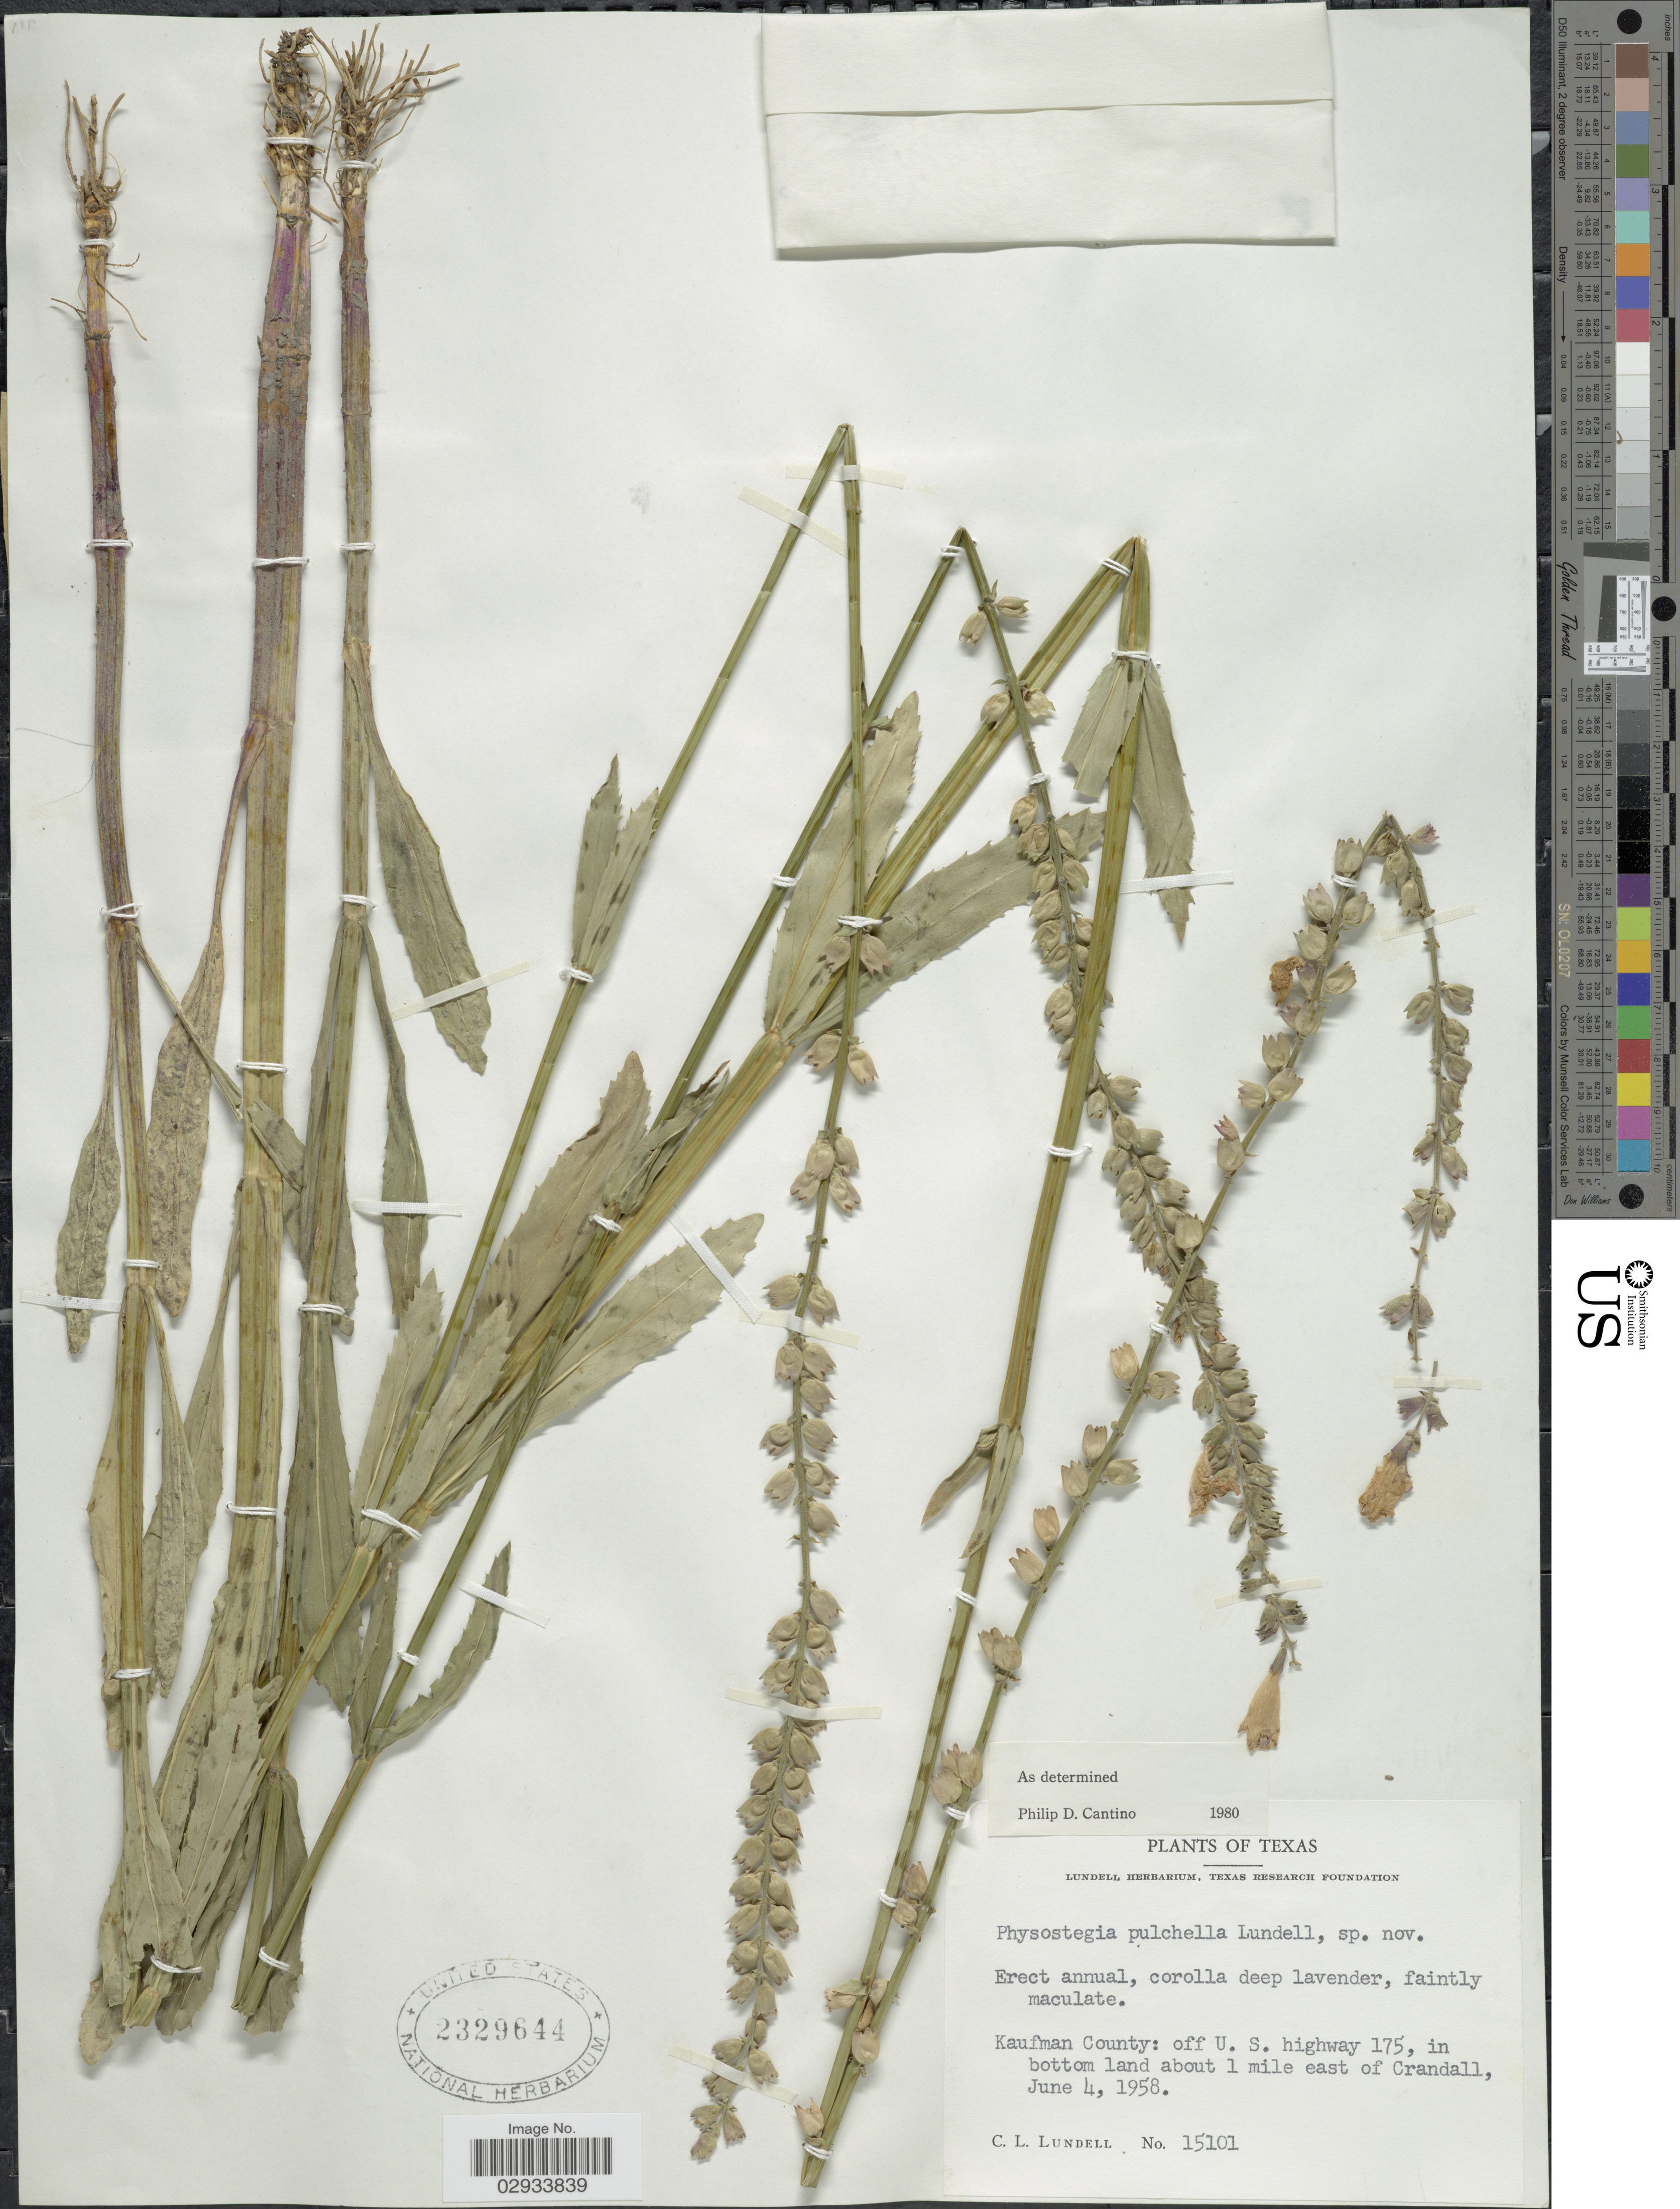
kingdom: Plantae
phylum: Tracheophyta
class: Magnoliopsida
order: Lamiales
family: Lamiaceae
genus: Physostegia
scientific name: Physostegia pulchella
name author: Lundell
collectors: C. L. Lundell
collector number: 15101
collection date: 1958-06-04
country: United States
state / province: Texas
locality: Kaufman County: off U. S. highway 175, in bottom land about 1 mile east of Crandall.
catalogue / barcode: US 2329644